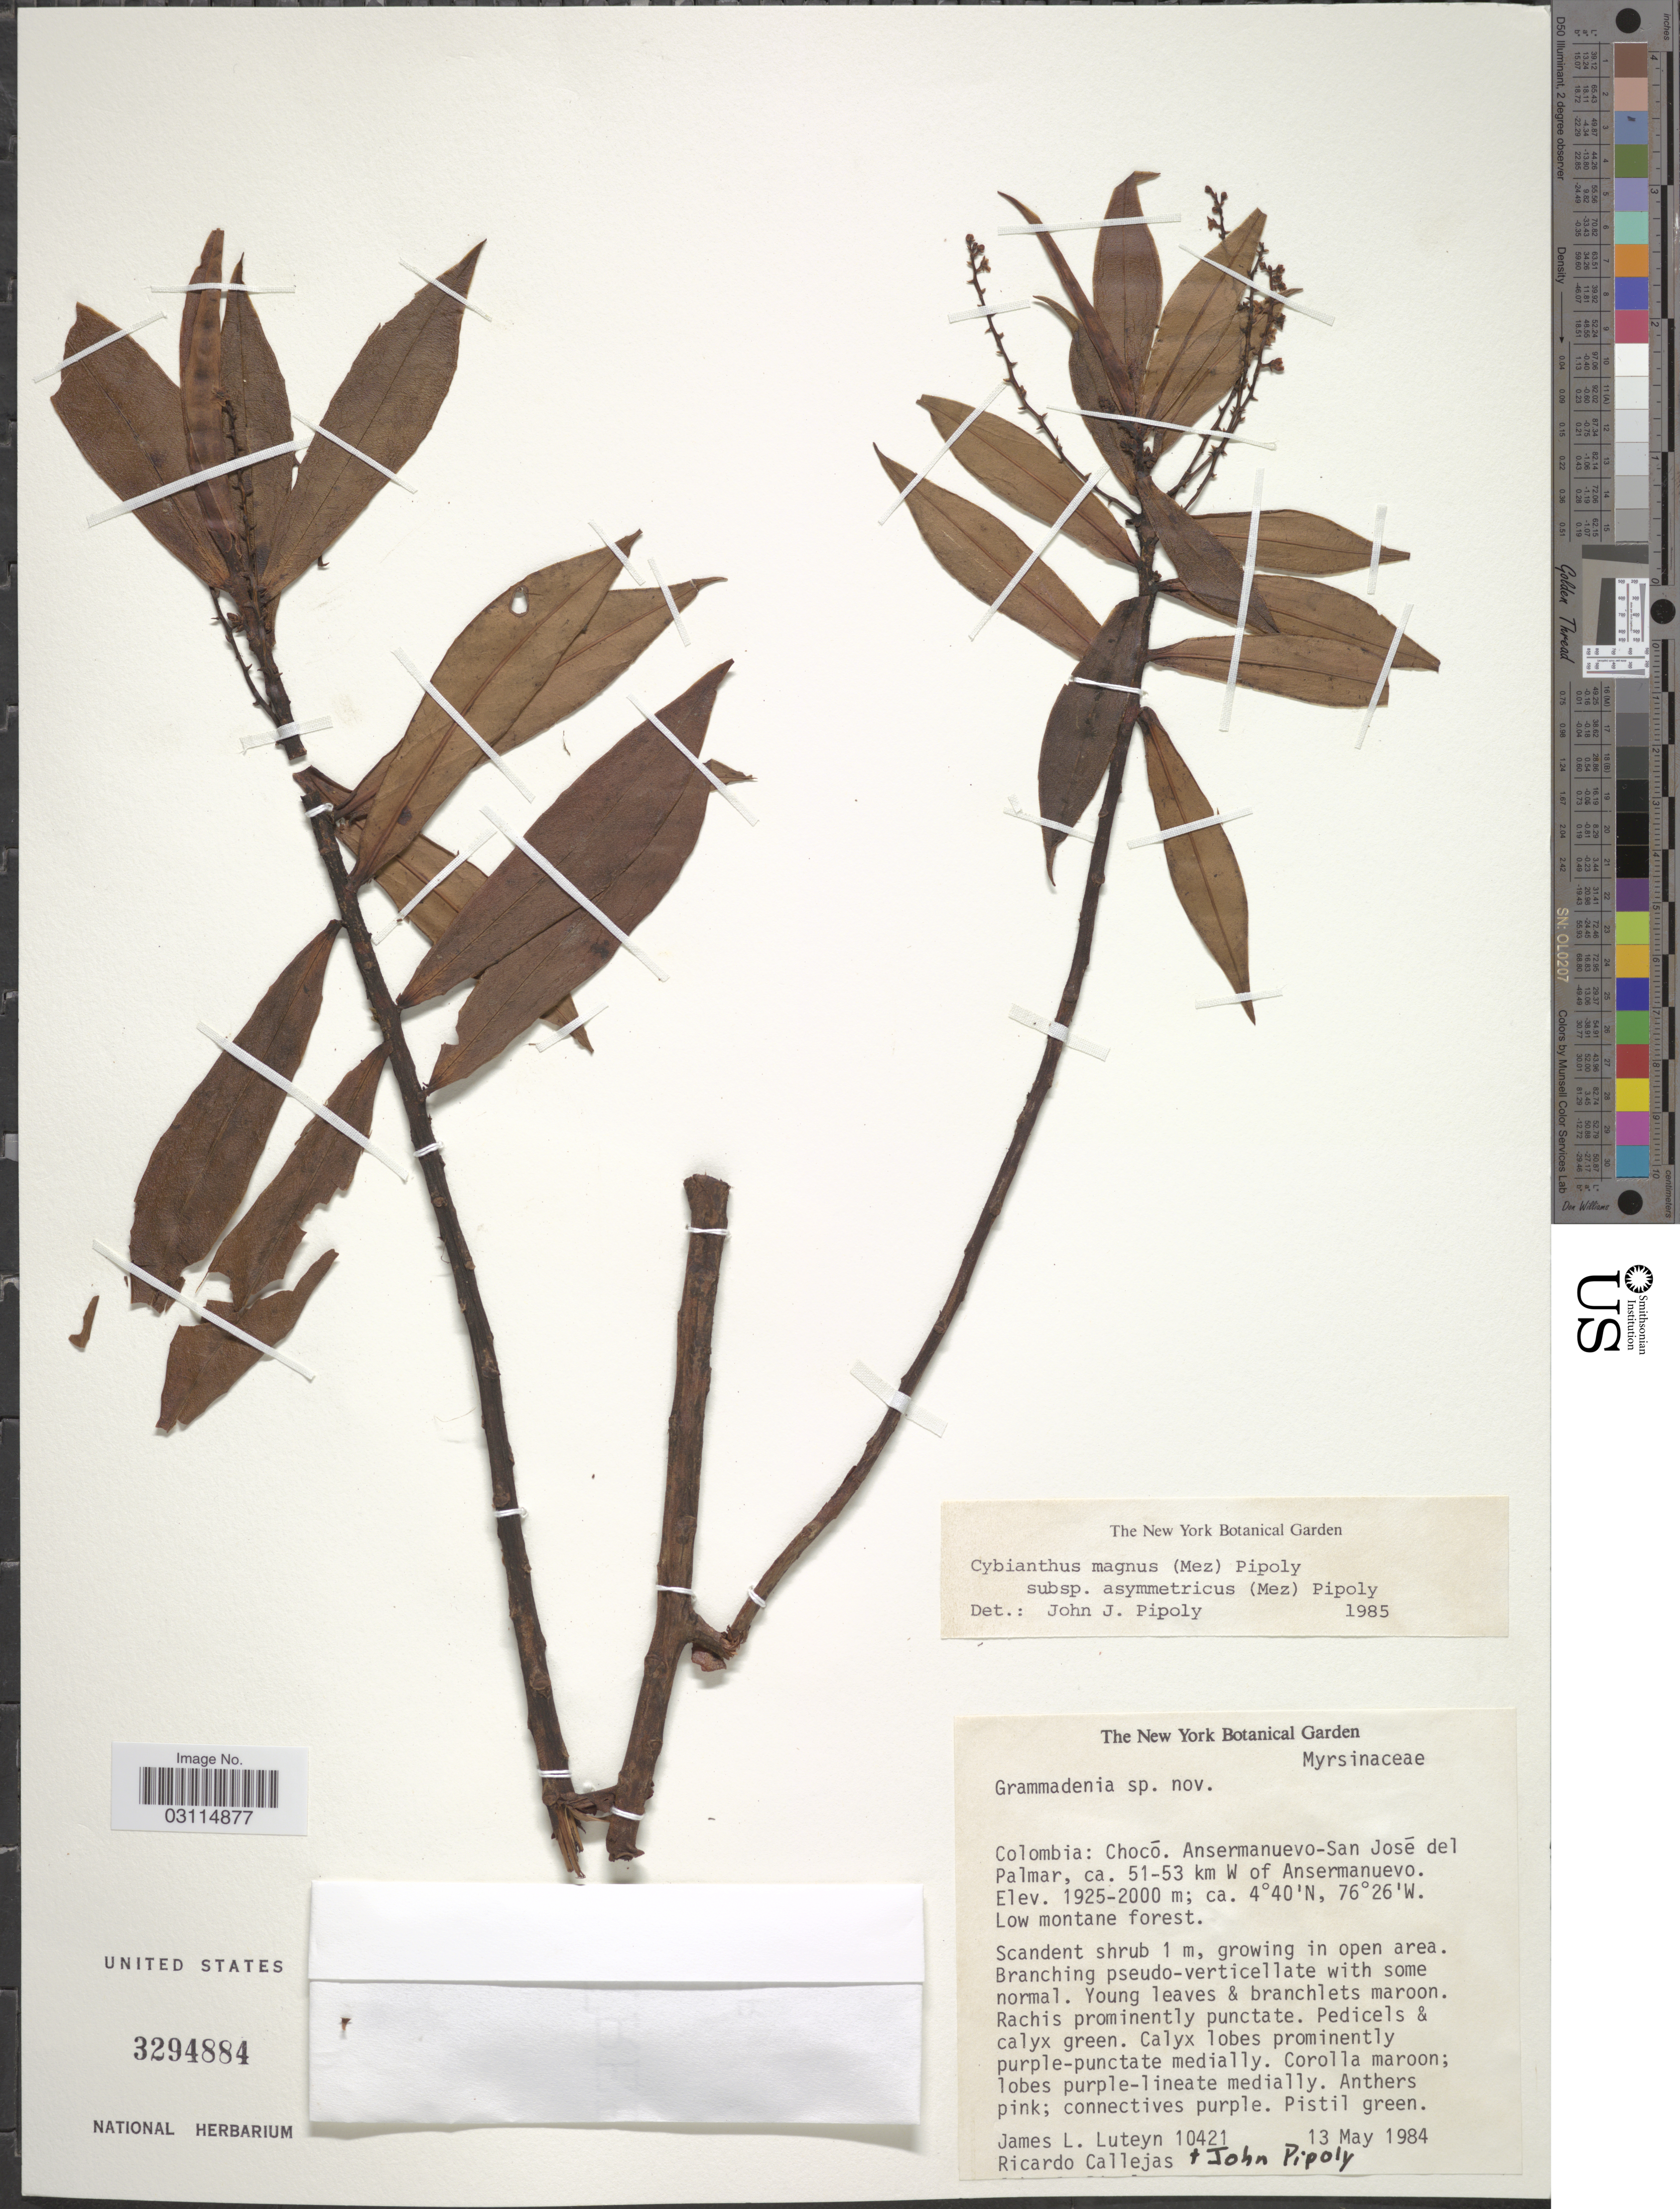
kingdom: Plantae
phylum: Tracheophyta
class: Magnoliopsida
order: Ericales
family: Primulaceae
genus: Cybianthus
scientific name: Cybianthus magnus subsp. asymmetricus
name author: (Mez) Pipoly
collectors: J. Luteyn, R. Callejas & J. J. Pipoly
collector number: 10421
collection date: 1984-05-13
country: Colombia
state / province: Chocó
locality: Ansermanuevo-San José del Palmar, ca. 51-53 km W of Ansermanuevo.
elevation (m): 1925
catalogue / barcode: US 3294884